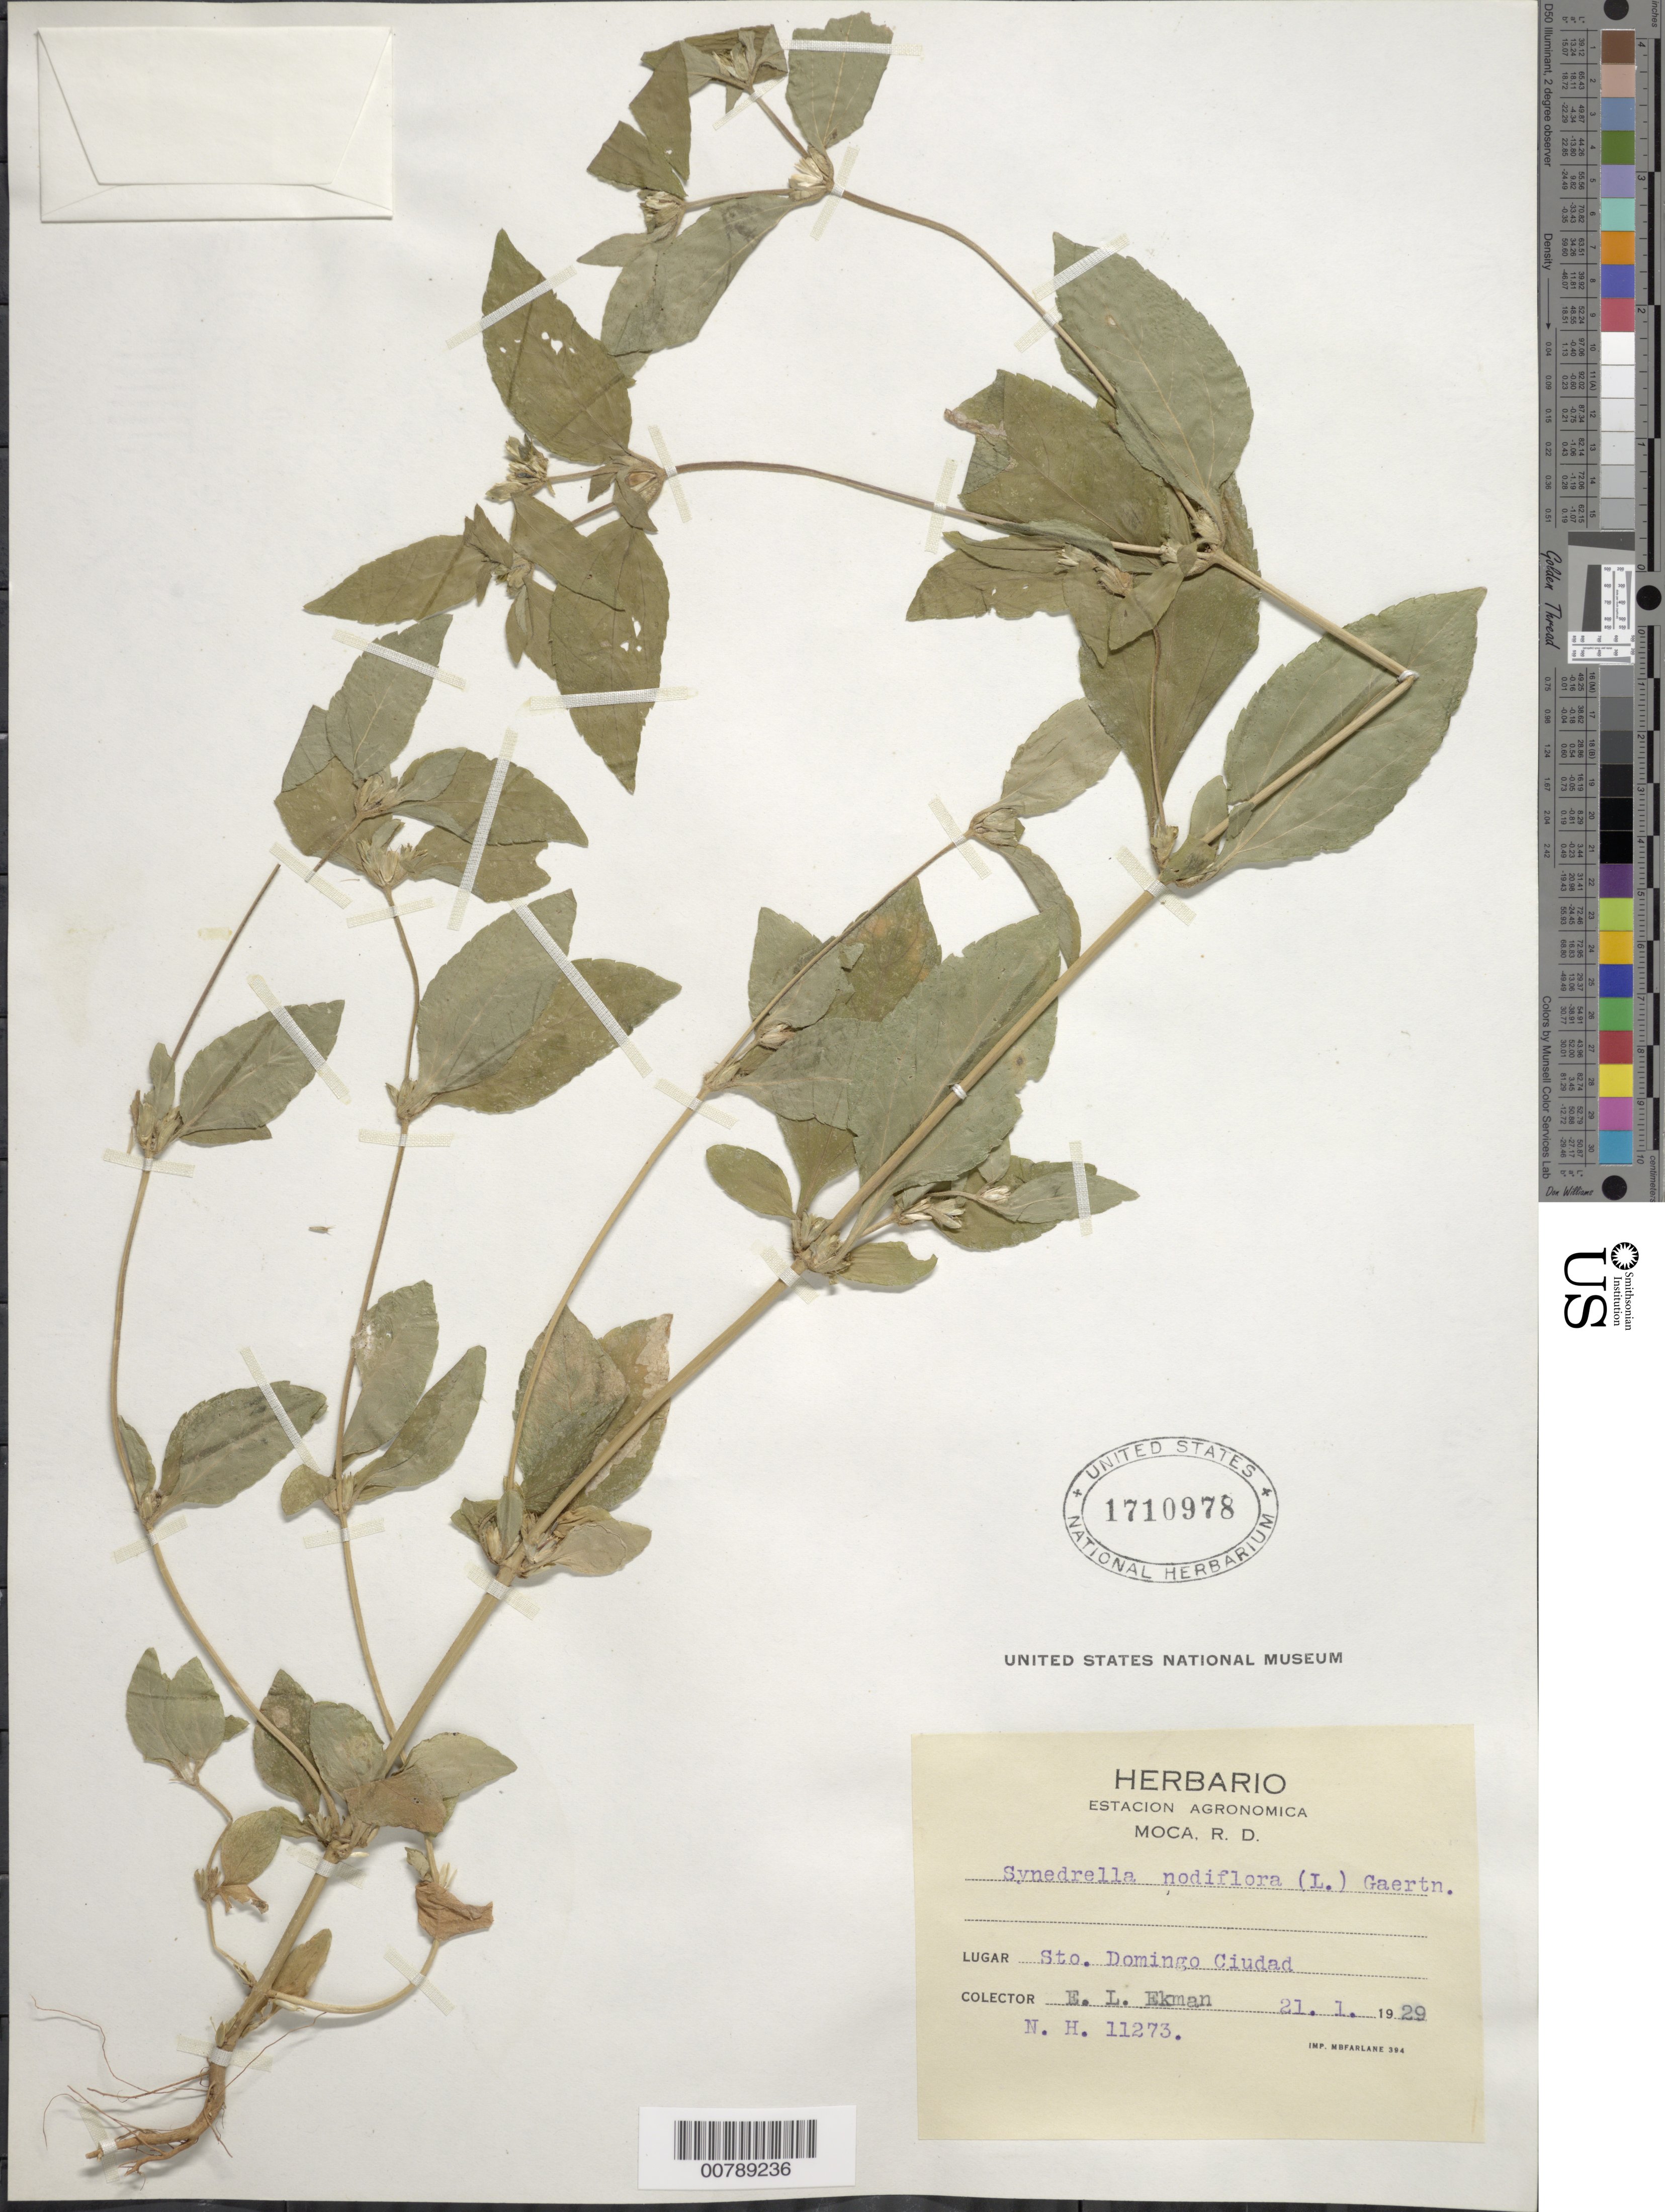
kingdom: Plantae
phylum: Tracheophyta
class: Magnoliopsida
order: Asterales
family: Asteraceae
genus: Synedrella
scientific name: Synedrella nodiflora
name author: (L.) Gaertn.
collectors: E. L. Ekman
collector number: H 11273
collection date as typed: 21 Jan 1929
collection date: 1929-01-21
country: Dominican Republic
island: Hispaniola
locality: Stao. Domingo Ciudad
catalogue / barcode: US 1710978